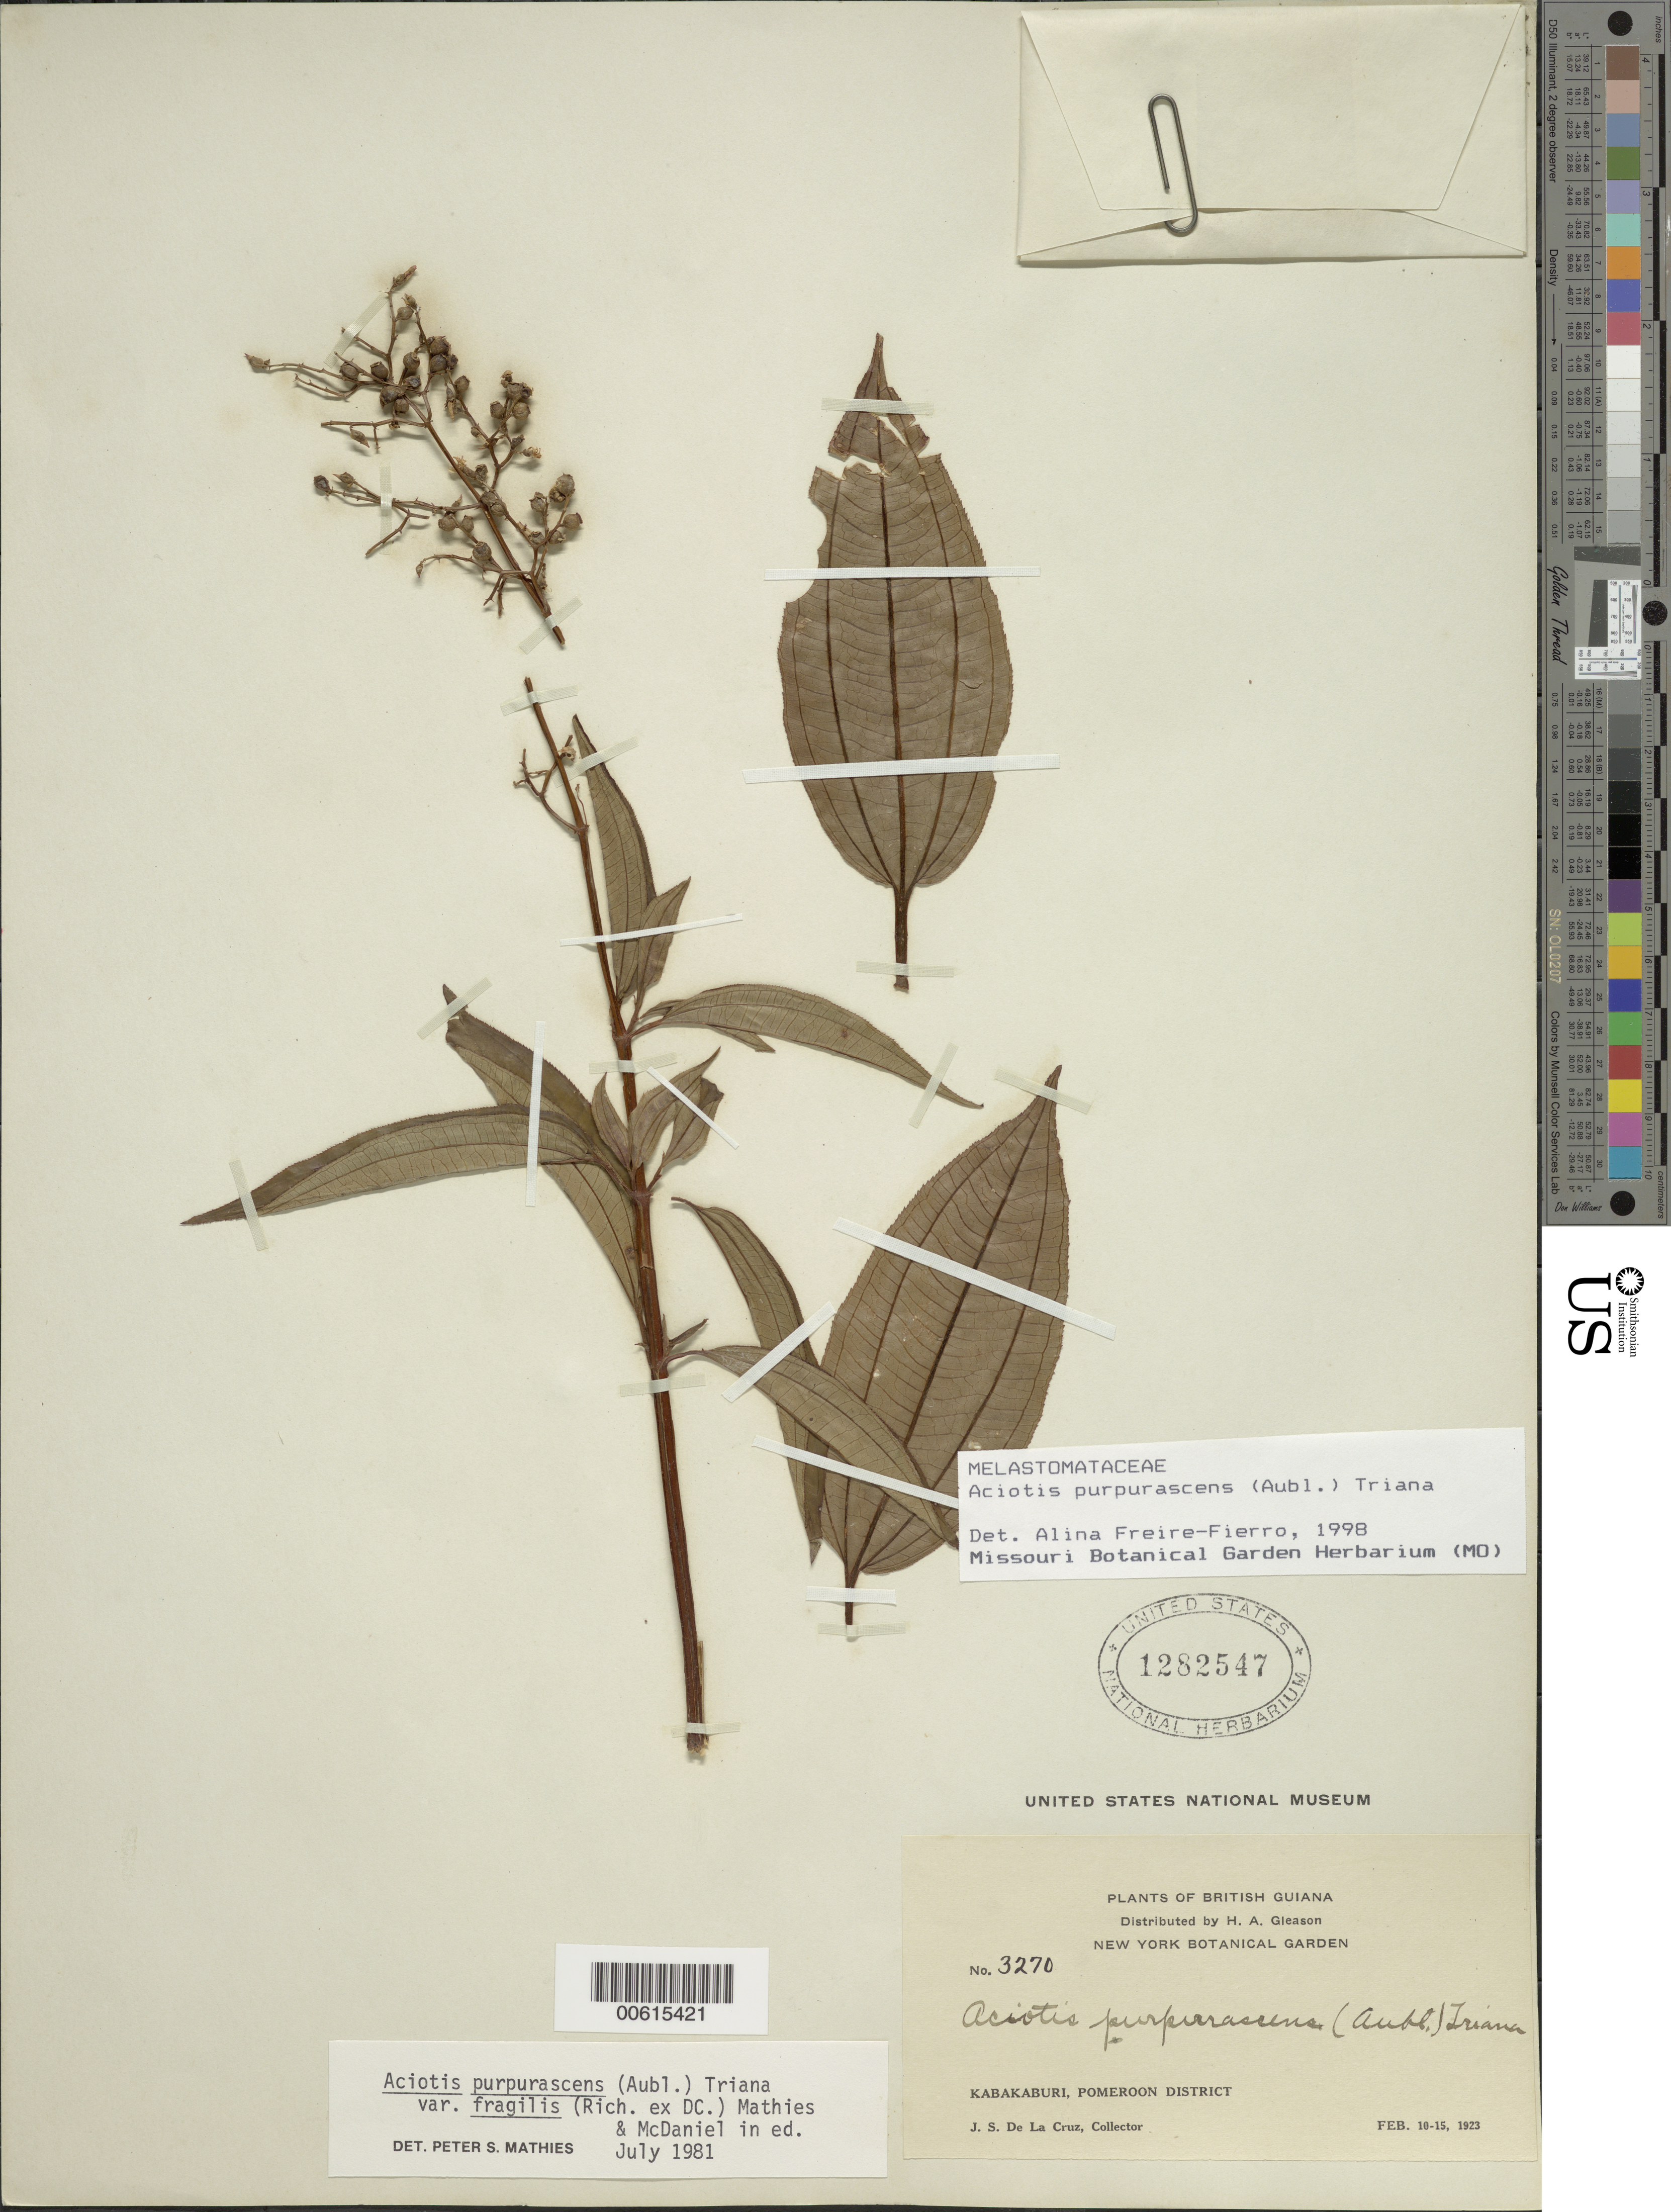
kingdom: Plantae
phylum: Tracheophyta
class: Magnoliopsida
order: Myrtales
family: Melastomataceae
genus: Aciotis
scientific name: Aciotis purpurascens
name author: (Aubl.) Triana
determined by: Freire-Fierro, A.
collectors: J. S. de la Cruz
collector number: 3270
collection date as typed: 10-Feb-23 to 15-Feb-23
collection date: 1923-02-10/1923-02-15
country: Guyana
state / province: Pomeroon-Supenaam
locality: Kabakaburi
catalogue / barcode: US 1282547